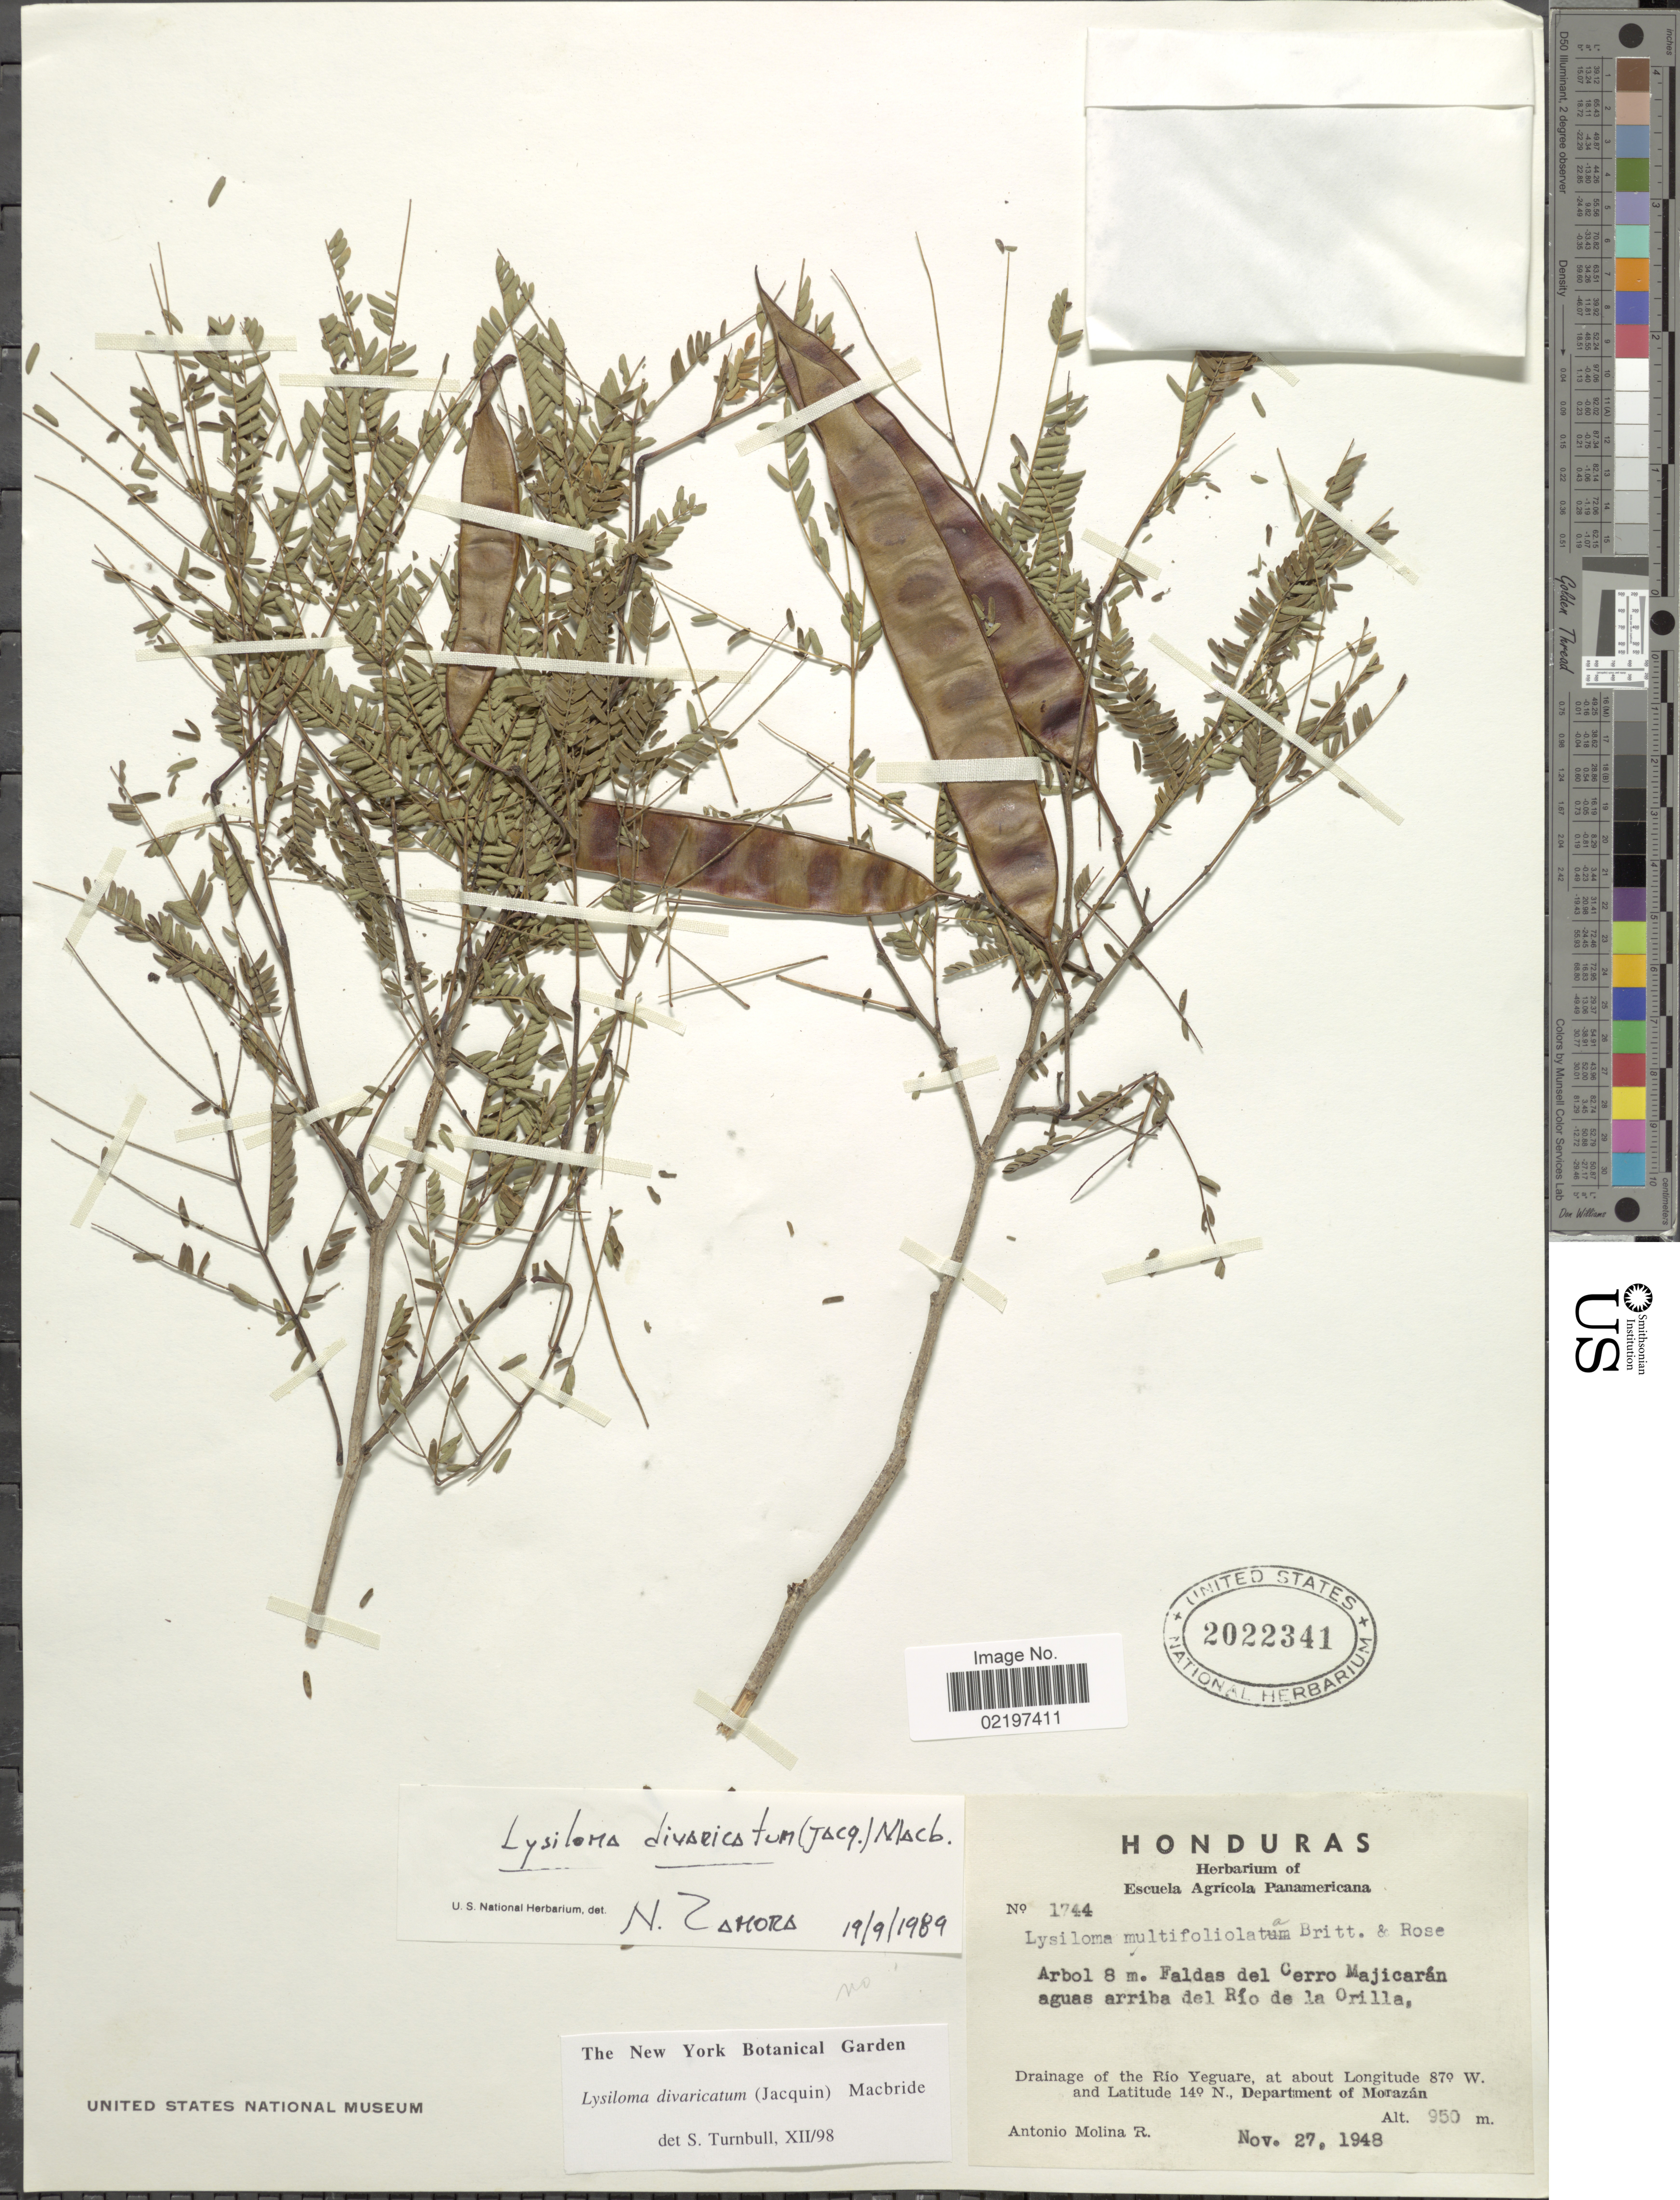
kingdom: Plantae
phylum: Tracheophyta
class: Magnoliopsida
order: Fabales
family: Fabaceae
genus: Lysiloma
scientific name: Lysiloma divaricatum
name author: (Jacq.) J.F. Macbr.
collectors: A. Molina R.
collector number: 1744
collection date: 1948-11-27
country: Honduras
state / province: Fco. Morazán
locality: Faldas del Cerro Majicarán aguas arriba del Río de la Orilla, drainage of the Rio Yeguare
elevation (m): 950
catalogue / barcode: US 2022341